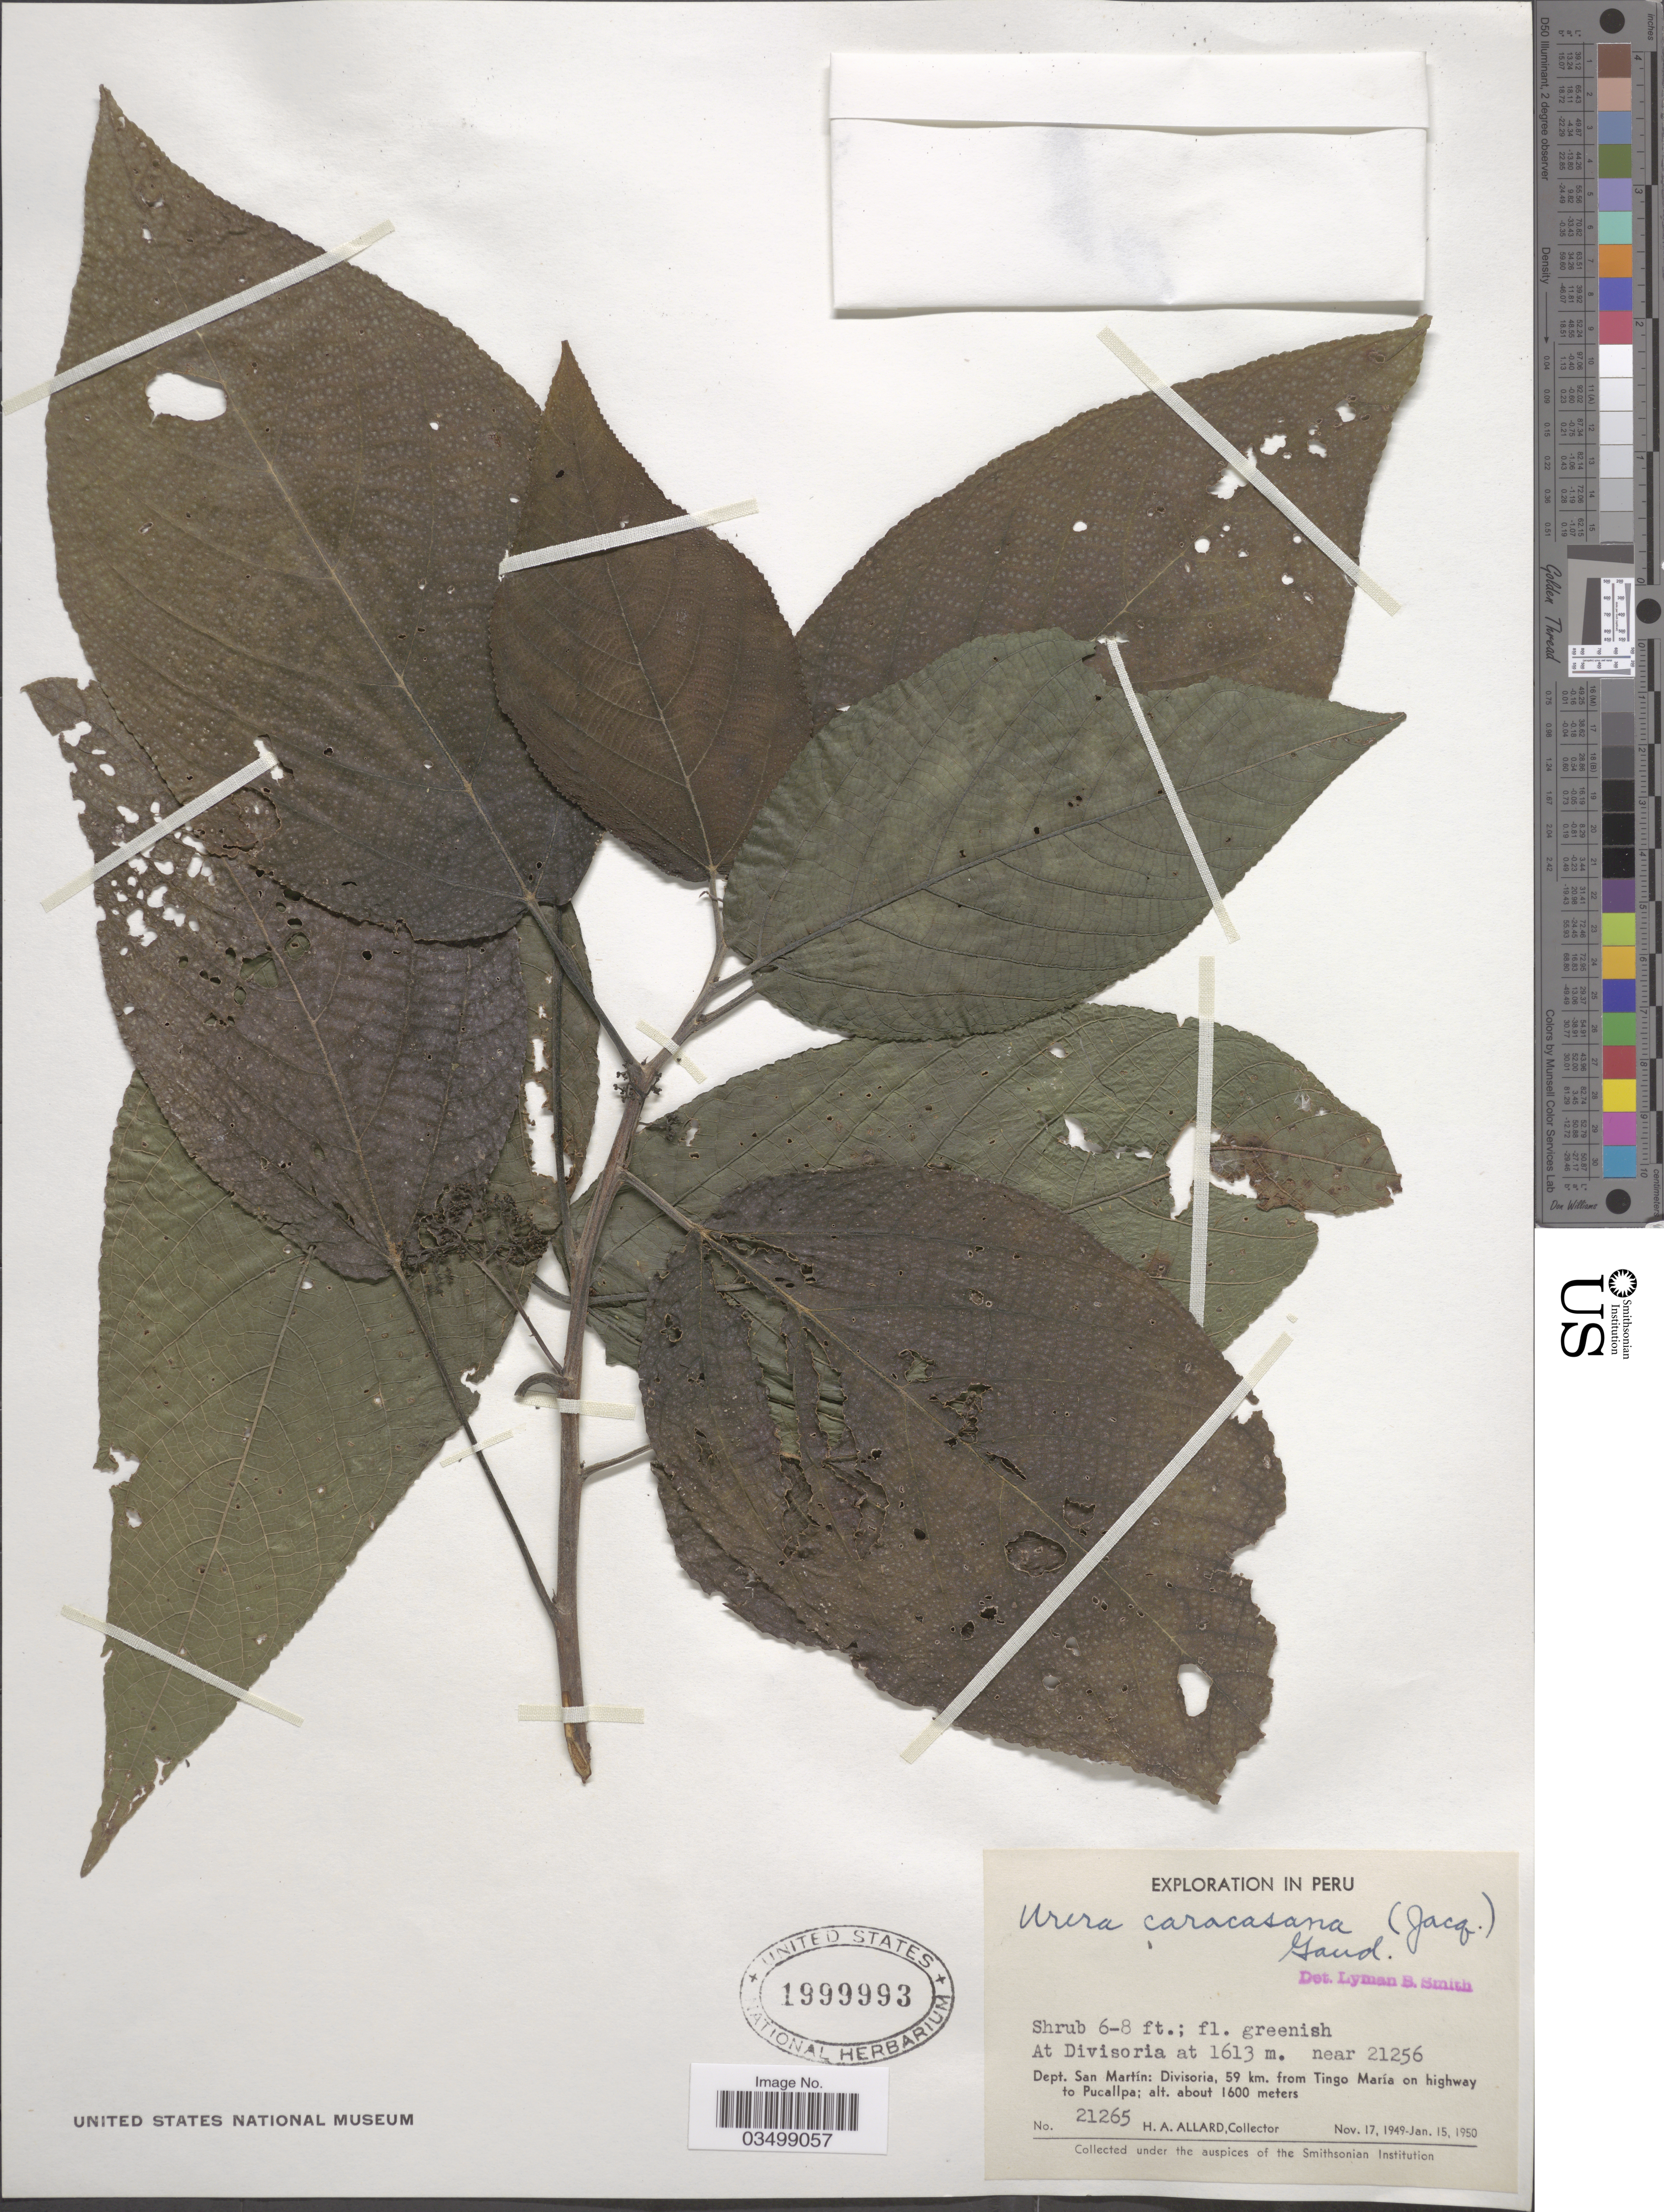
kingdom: Plantae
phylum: Tracheophyta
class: Magnoliopsida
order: Rosales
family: Urticaceae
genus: Urera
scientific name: Urera caracasana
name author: (Jacq.) Gaudich. ex Griseb.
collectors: H. A. Allard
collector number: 21265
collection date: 1949-11-17/1950-01-15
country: Peru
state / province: San Martín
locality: Divisoria. Dept. San Martín: Divisoria, 59 km. from Tingo María on highway to Pucallpa.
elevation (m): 1600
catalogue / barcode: US 1999993